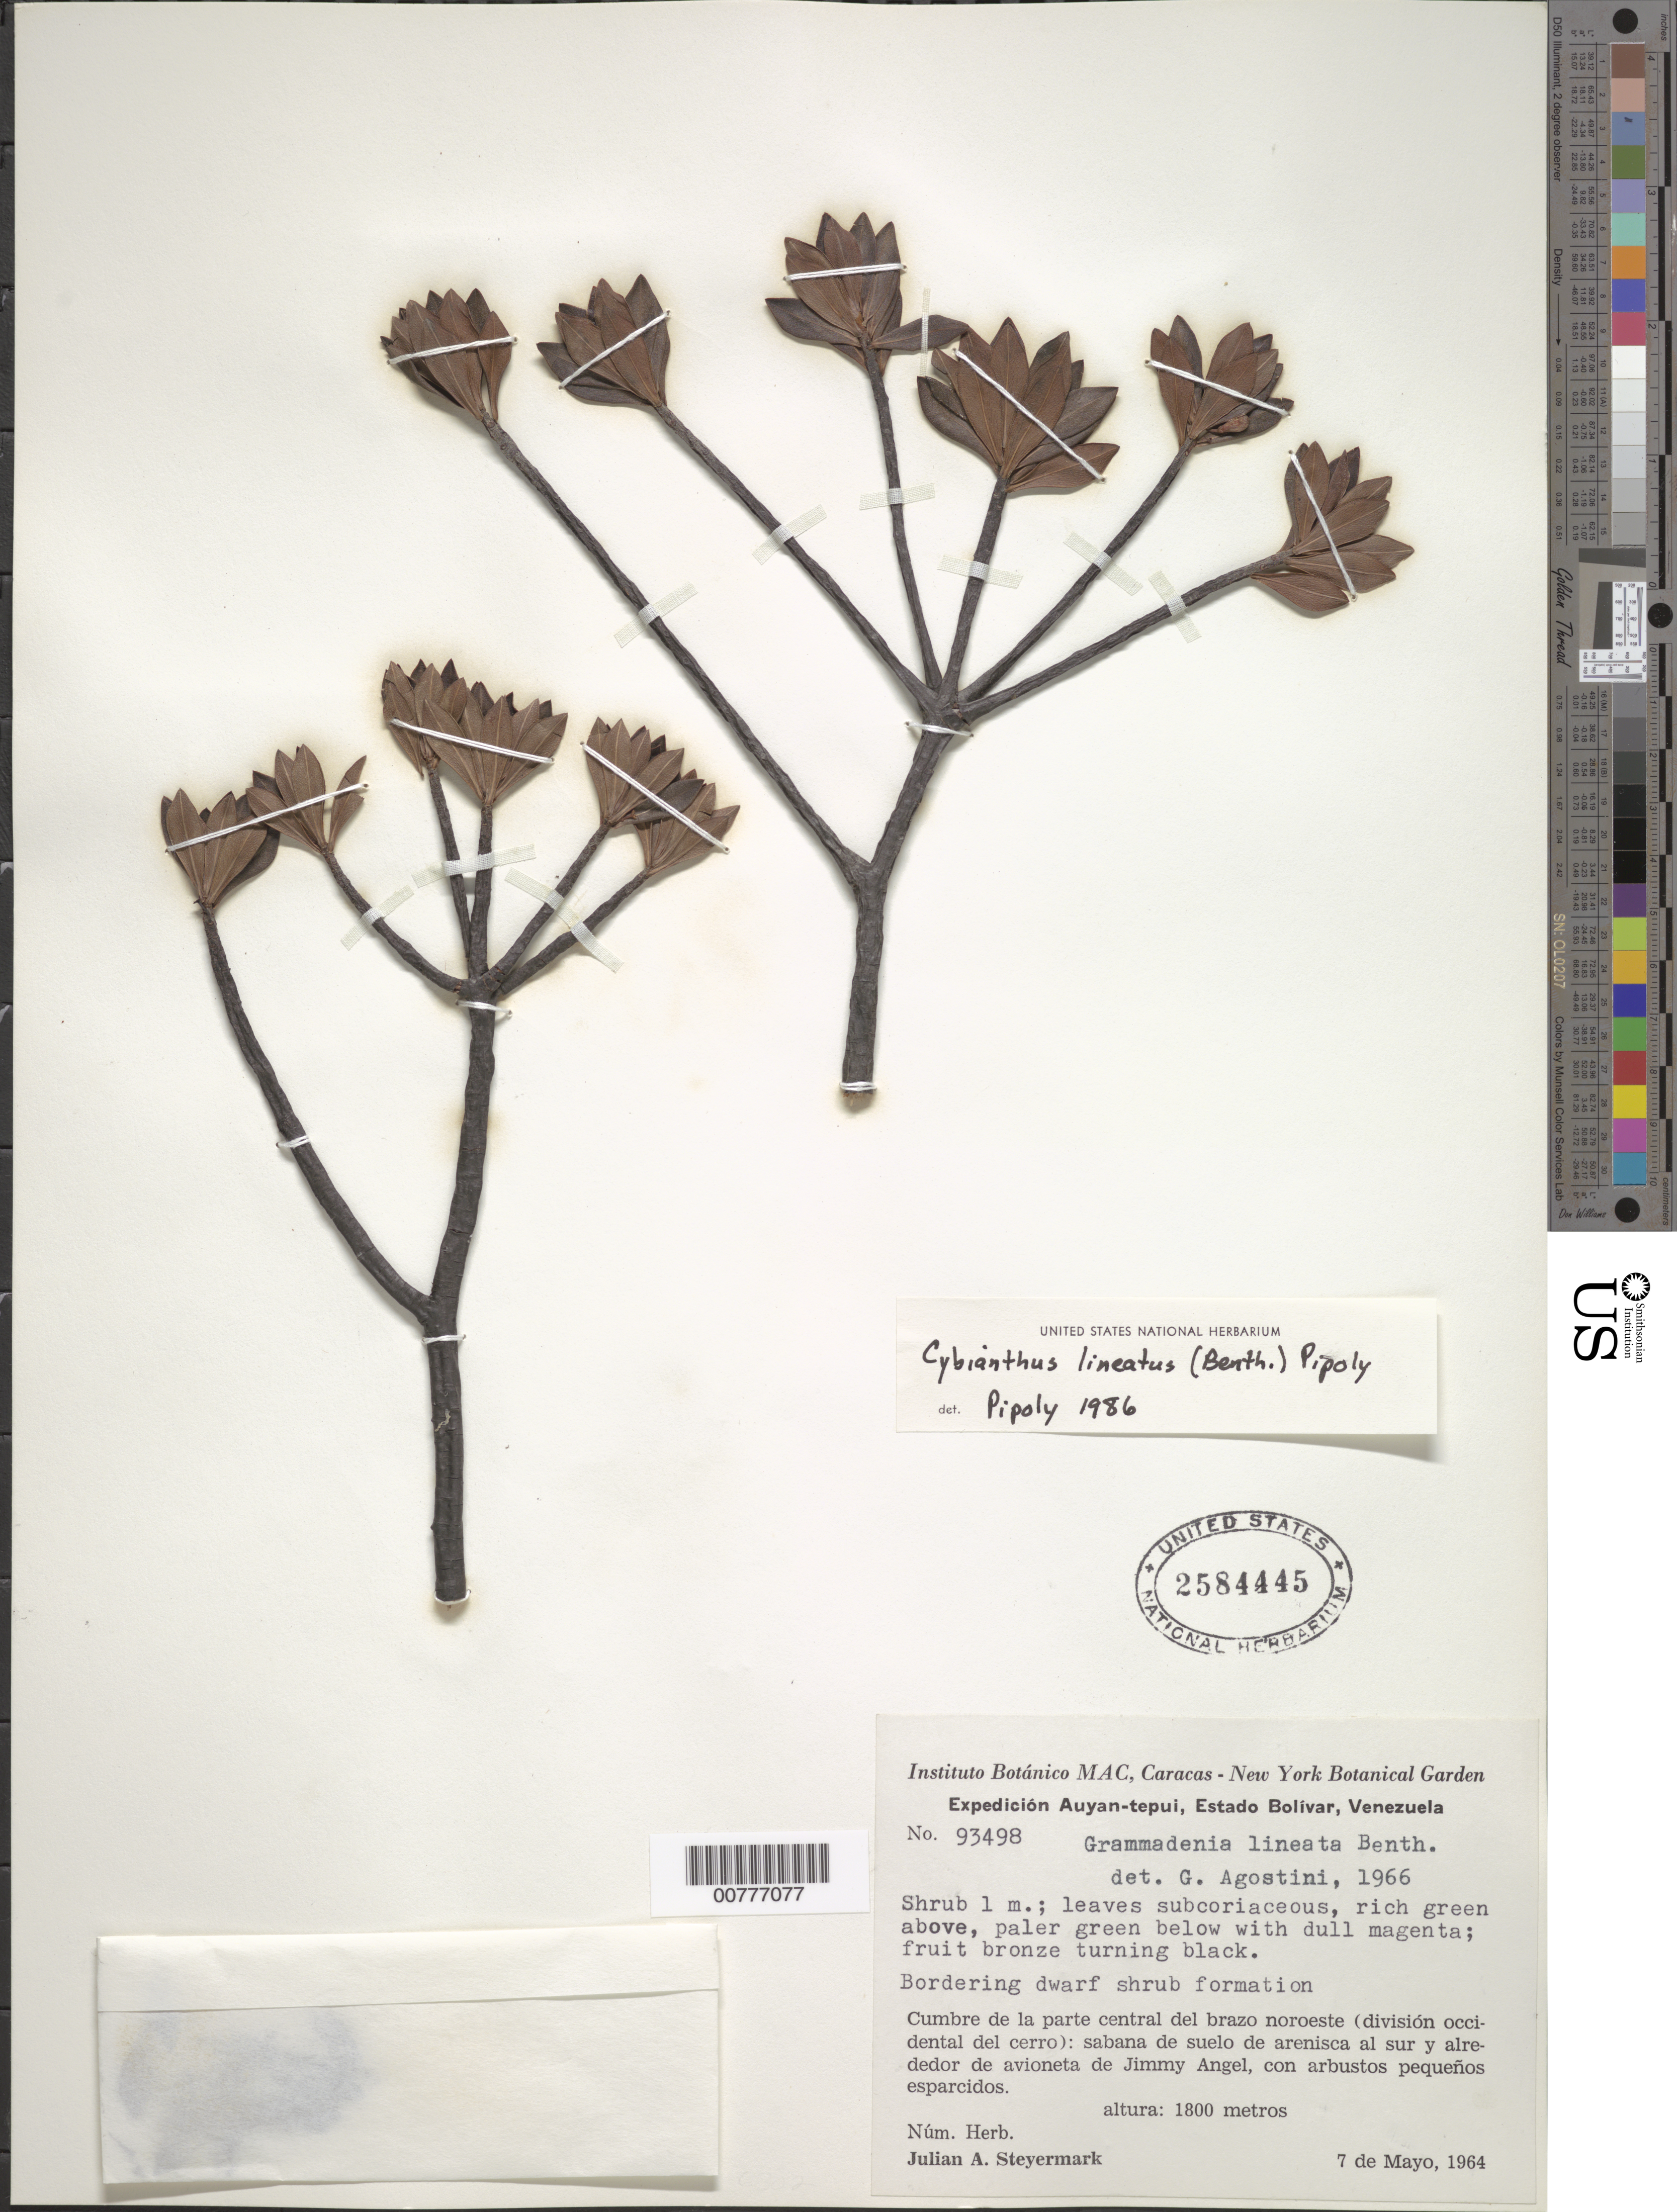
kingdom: Plantae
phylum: Tracheophyta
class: Magnoliopsida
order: Ericales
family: Primulaceae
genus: Cybianthus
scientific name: Cybianthus lineatus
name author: (Benth.) Pipoly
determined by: Pipoly, J. J., III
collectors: J. Steyermark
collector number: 93498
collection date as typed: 7-May-64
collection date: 1964-05-07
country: Venezuela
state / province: Bolívar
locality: Auyan-tepuí, cumbre de la parte central del brazo noroeste (div. occidental del cerro)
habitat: Bordering swarf shrub formation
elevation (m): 1800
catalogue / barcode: US 2584445